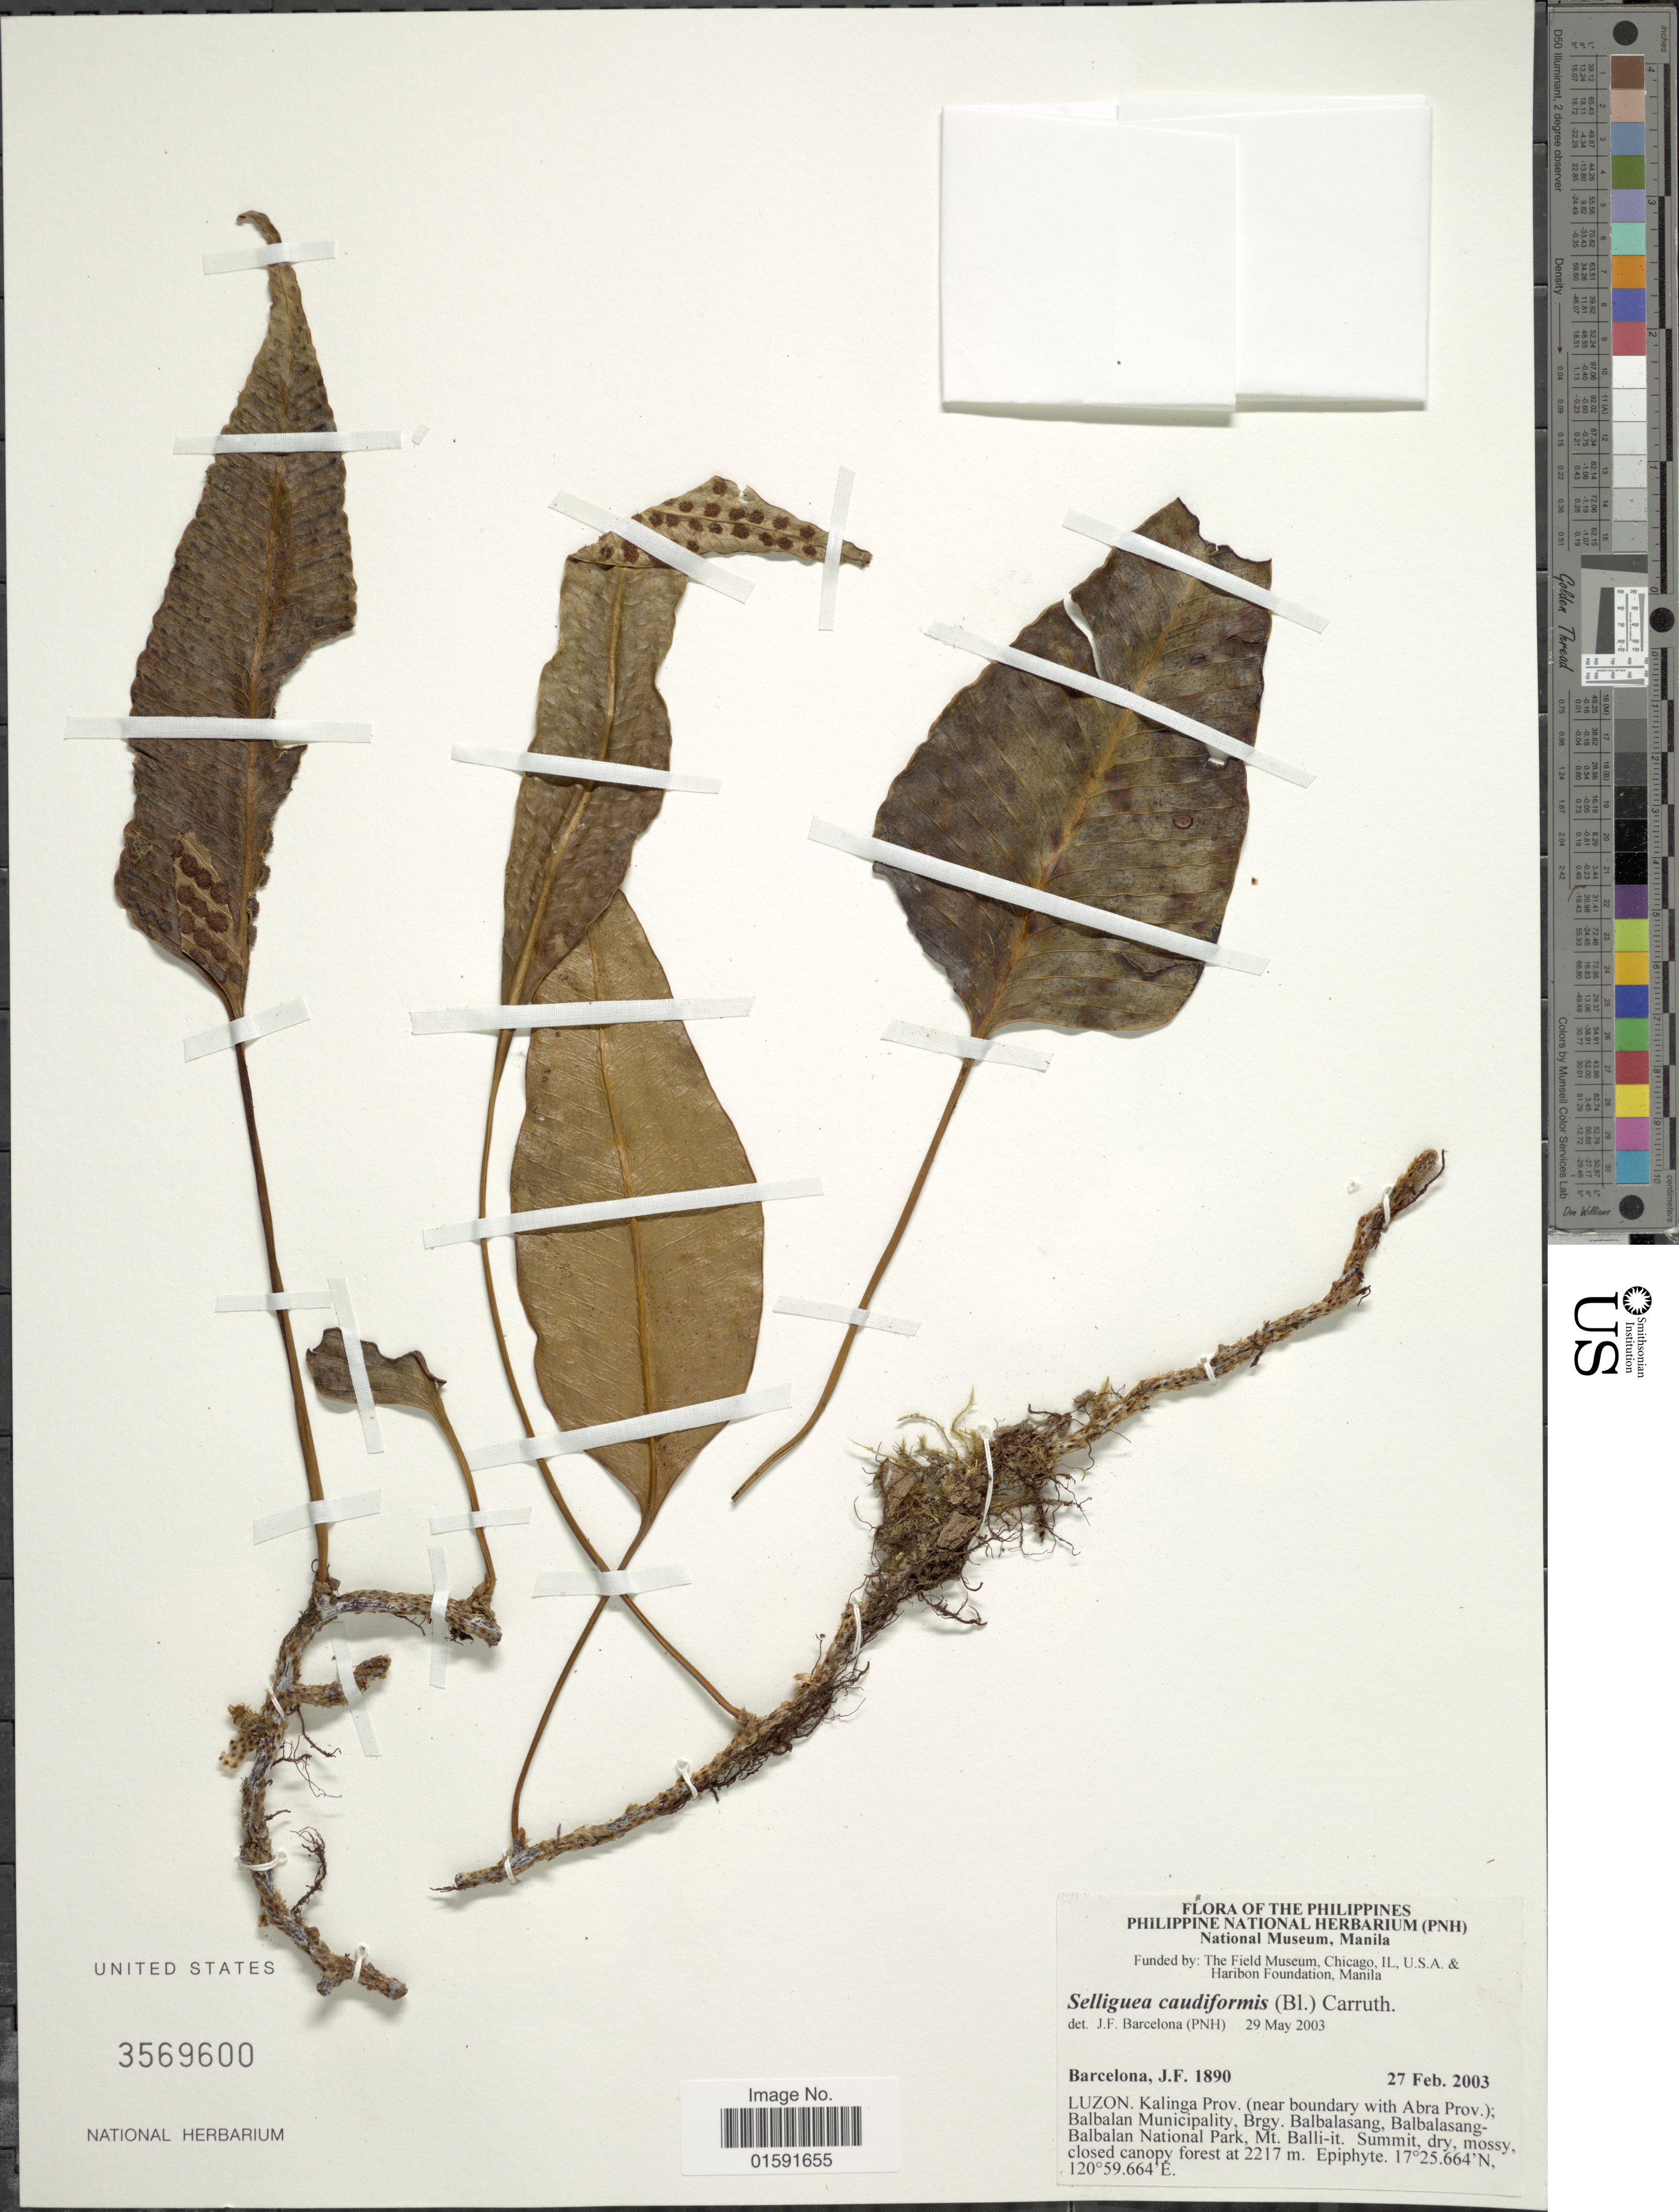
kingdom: Plantae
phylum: Tracheophyta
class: Polypodiopsida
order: Polypodiales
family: Polypodiaceae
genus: Selliguea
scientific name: Selliguea caudiformis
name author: (Blume) J. Sm.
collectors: J. F. Barcelona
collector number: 1890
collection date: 2003-02-27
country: Philippines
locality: Luzon, Kalinga Prov.(near boundary with Abra Prov), Balbalan Municipality, Brgy, Balbalasang Balbalasang-Balbalan National Park, Mt. Balli-it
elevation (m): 2217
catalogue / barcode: US 3569600